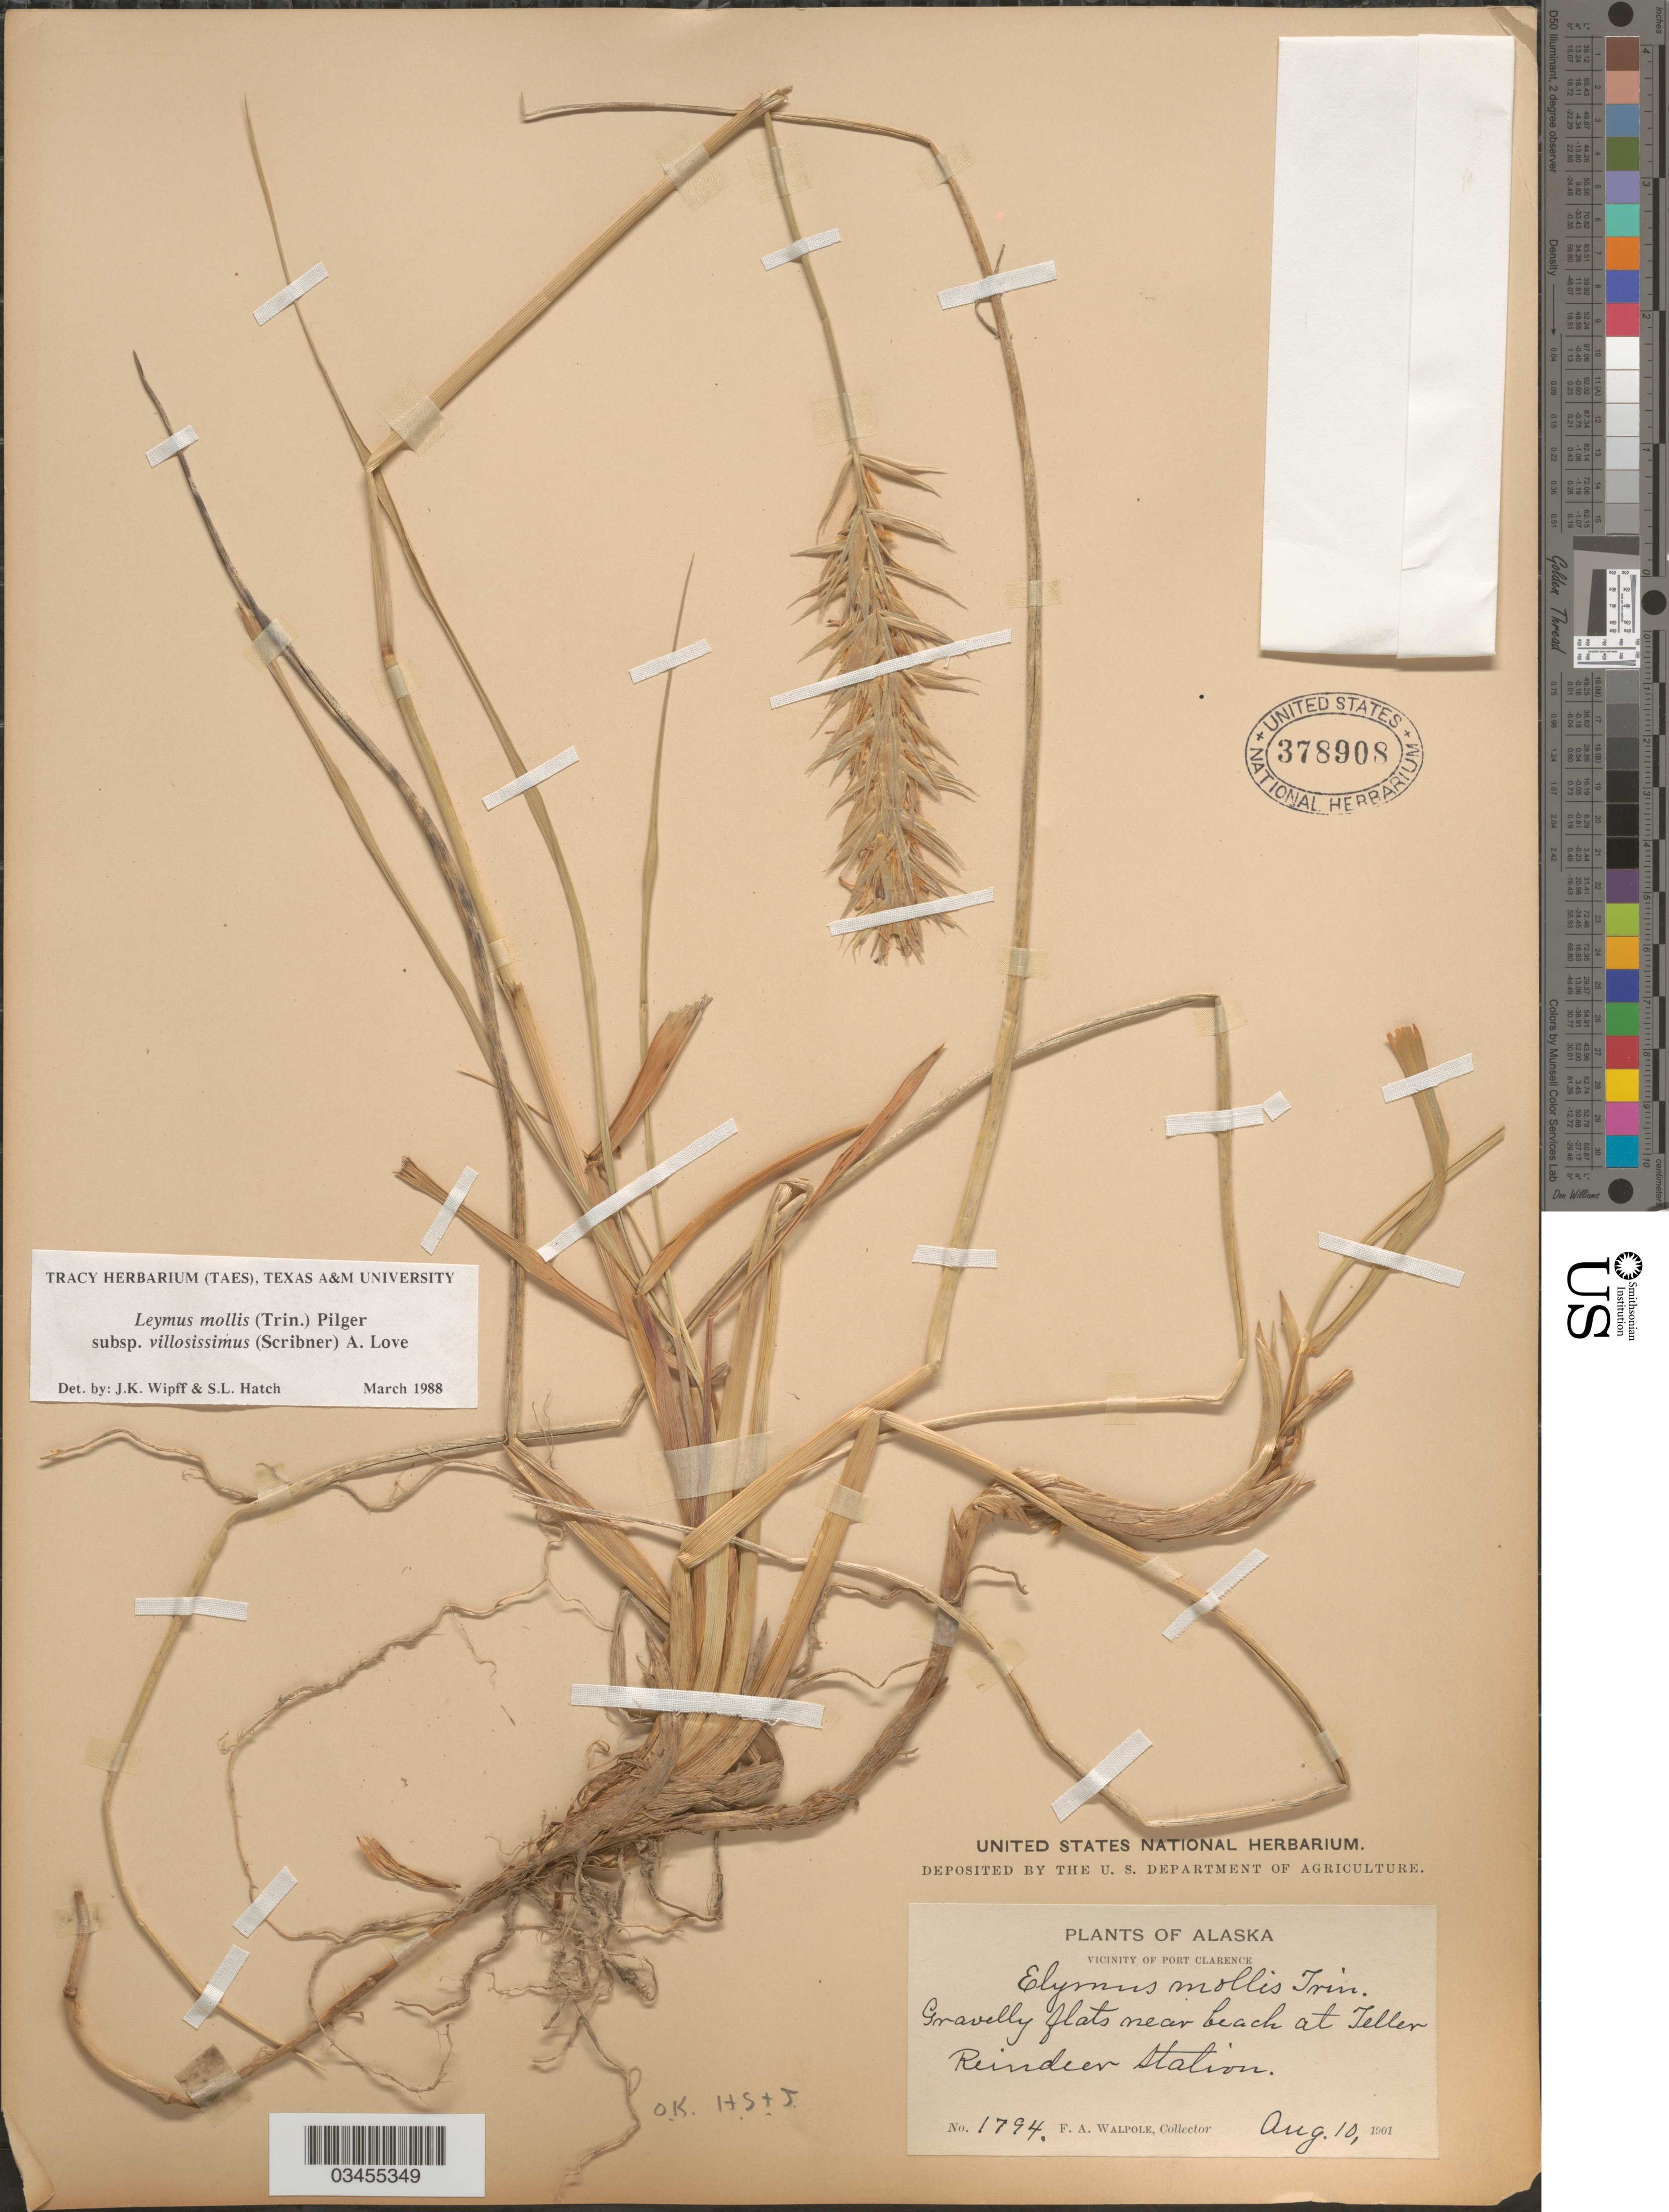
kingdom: Plantae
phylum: Tracheophyta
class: Liliopsida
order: Poales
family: Poaceae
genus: Leymus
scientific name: Leymus mollis subsp. villosissimus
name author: (Scribn.) Á. Löve & D. Löve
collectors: F. Walpole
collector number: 1794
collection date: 1901-08-10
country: United States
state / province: Alaska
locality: Vicinity of Port Clarence. Gravelly flats near beach at Teller Reindeer Station.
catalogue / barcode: US 378908